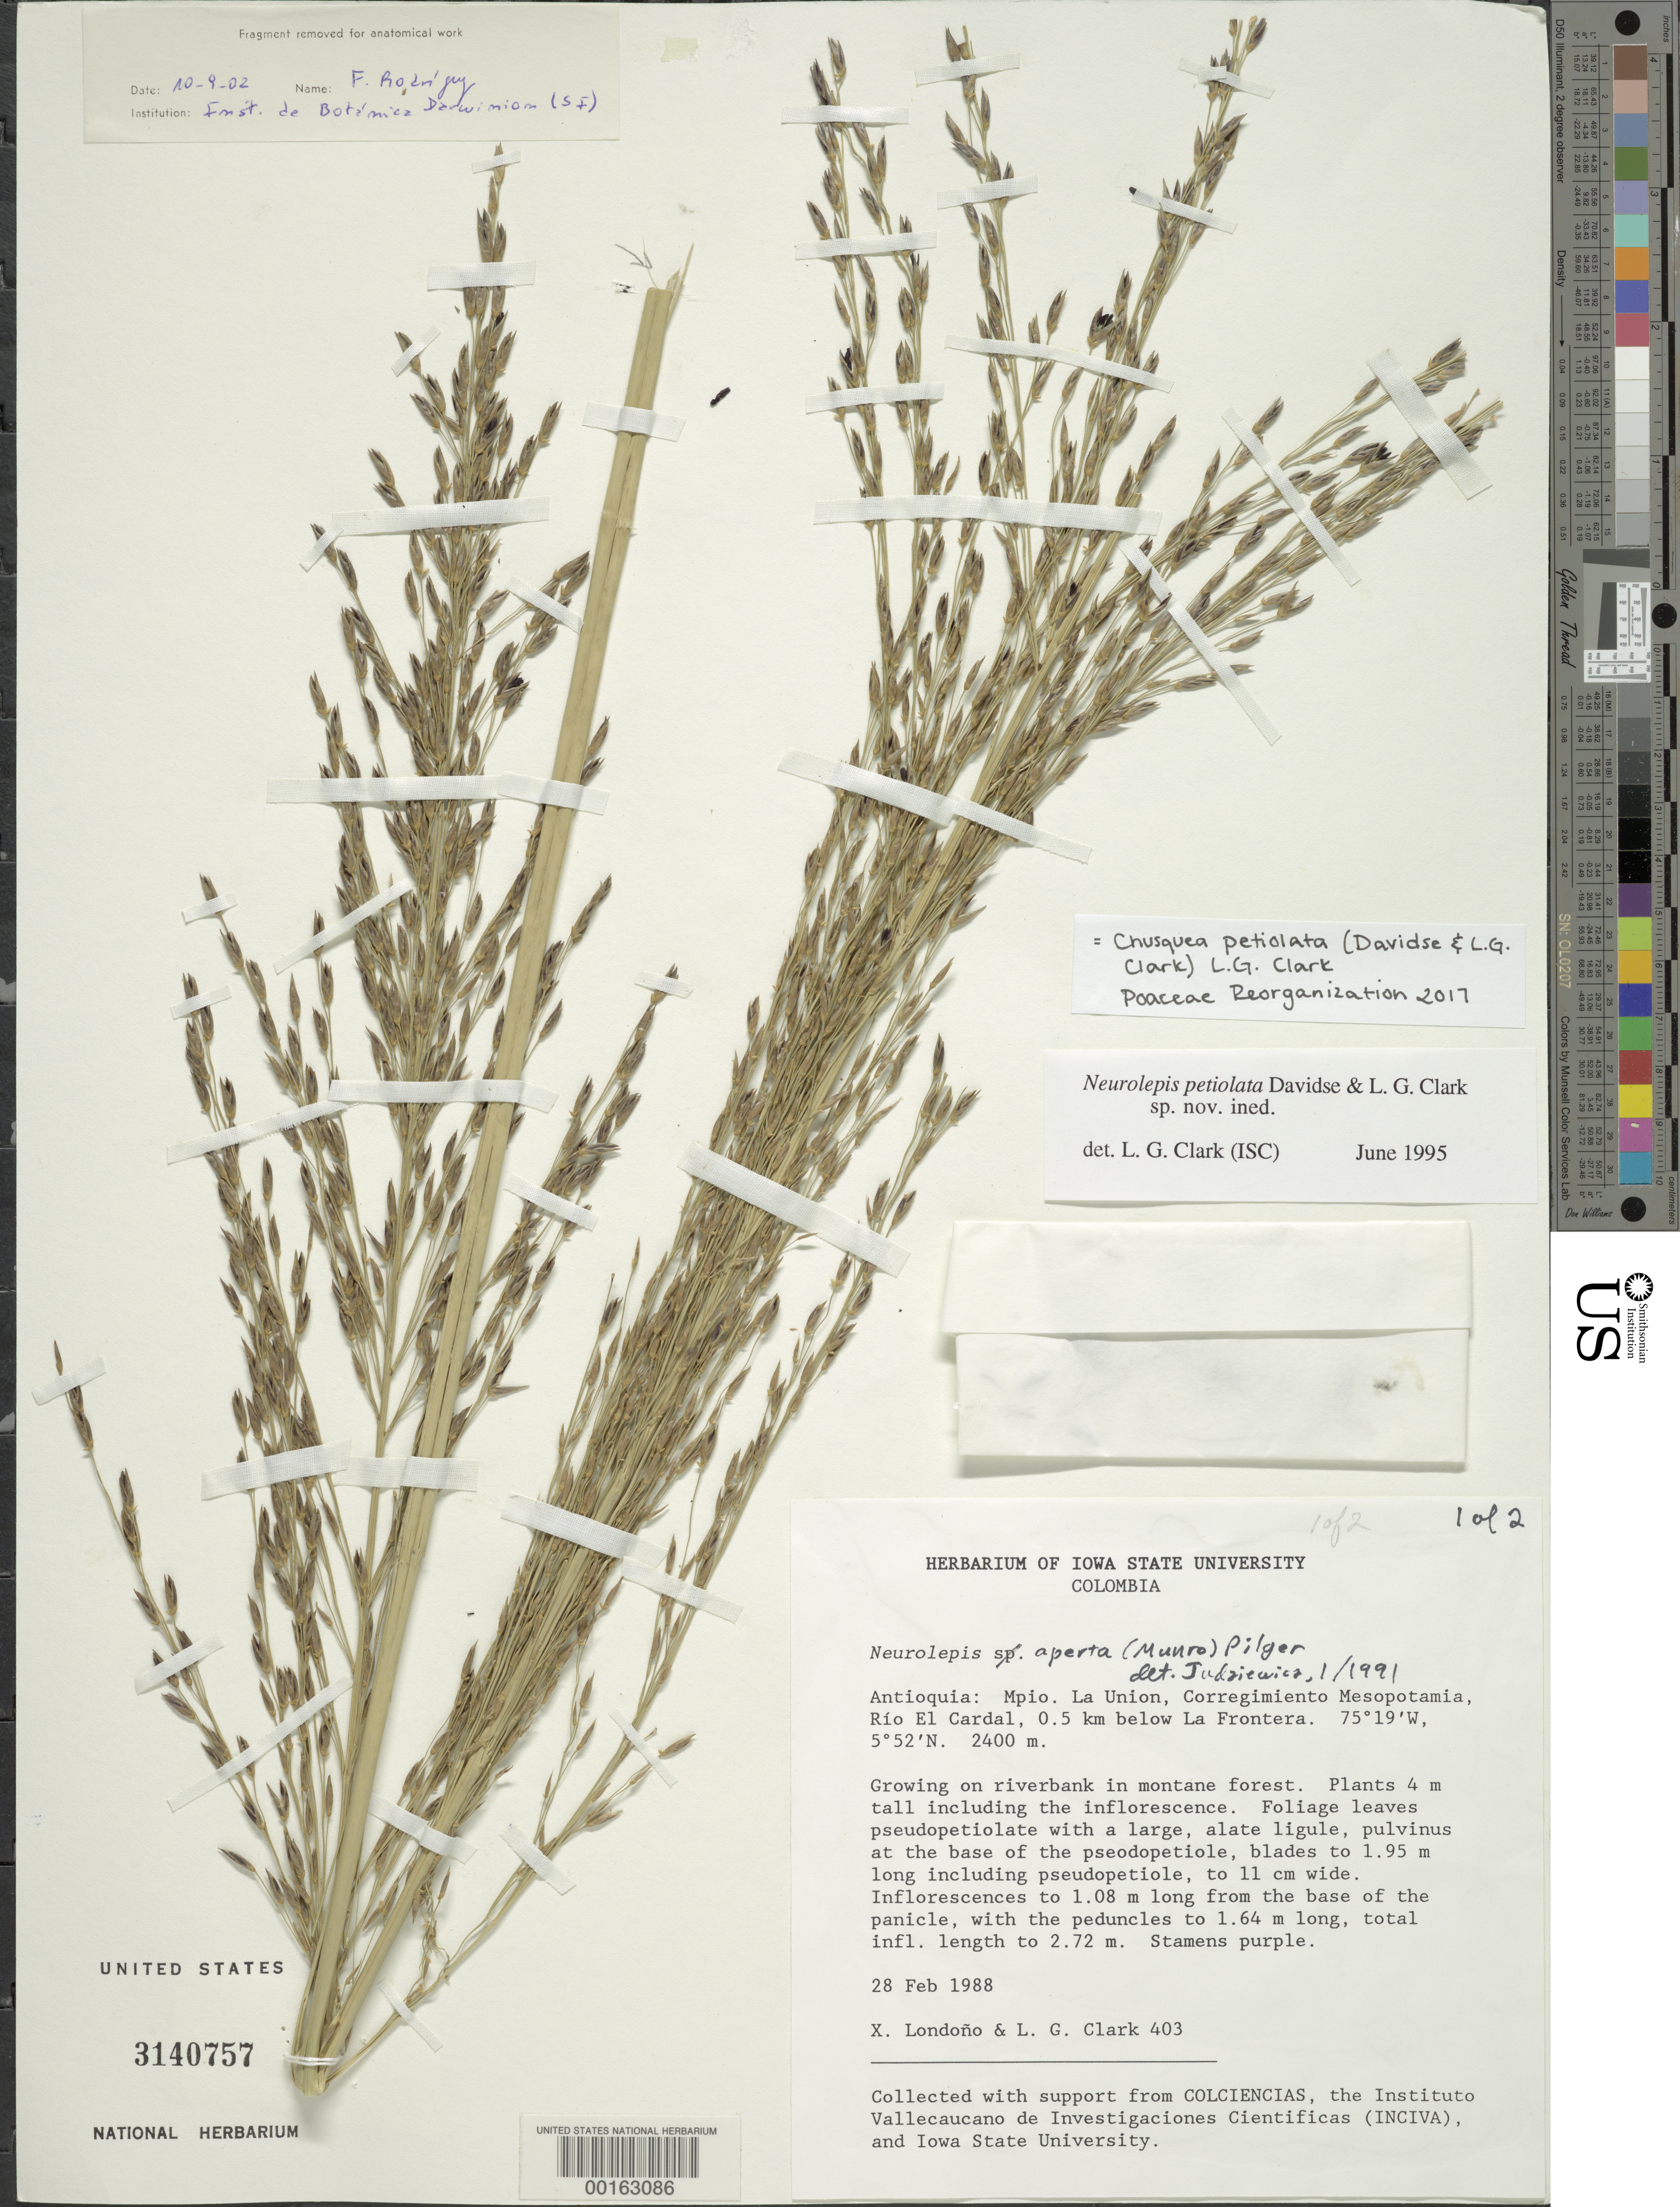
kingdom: Plantae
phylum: Tracheophyta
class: Liliopsida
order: Poales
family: Poaceae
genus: Chusquea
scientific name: Chusquea petiolata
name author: (Davidse & L.G. Clark) L.G. Clark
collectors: X. Londoño & L. G. Clark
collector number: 403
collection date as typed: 28 Feb 1988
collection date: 1988-02-28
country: Colombia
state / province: Antioquia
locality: La Union, Corregimiento MeSopotamia, Rio el Cardal, 0.5 km below la Frontera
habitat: Growing on riverbank in montane forest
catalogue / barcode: US 3140757